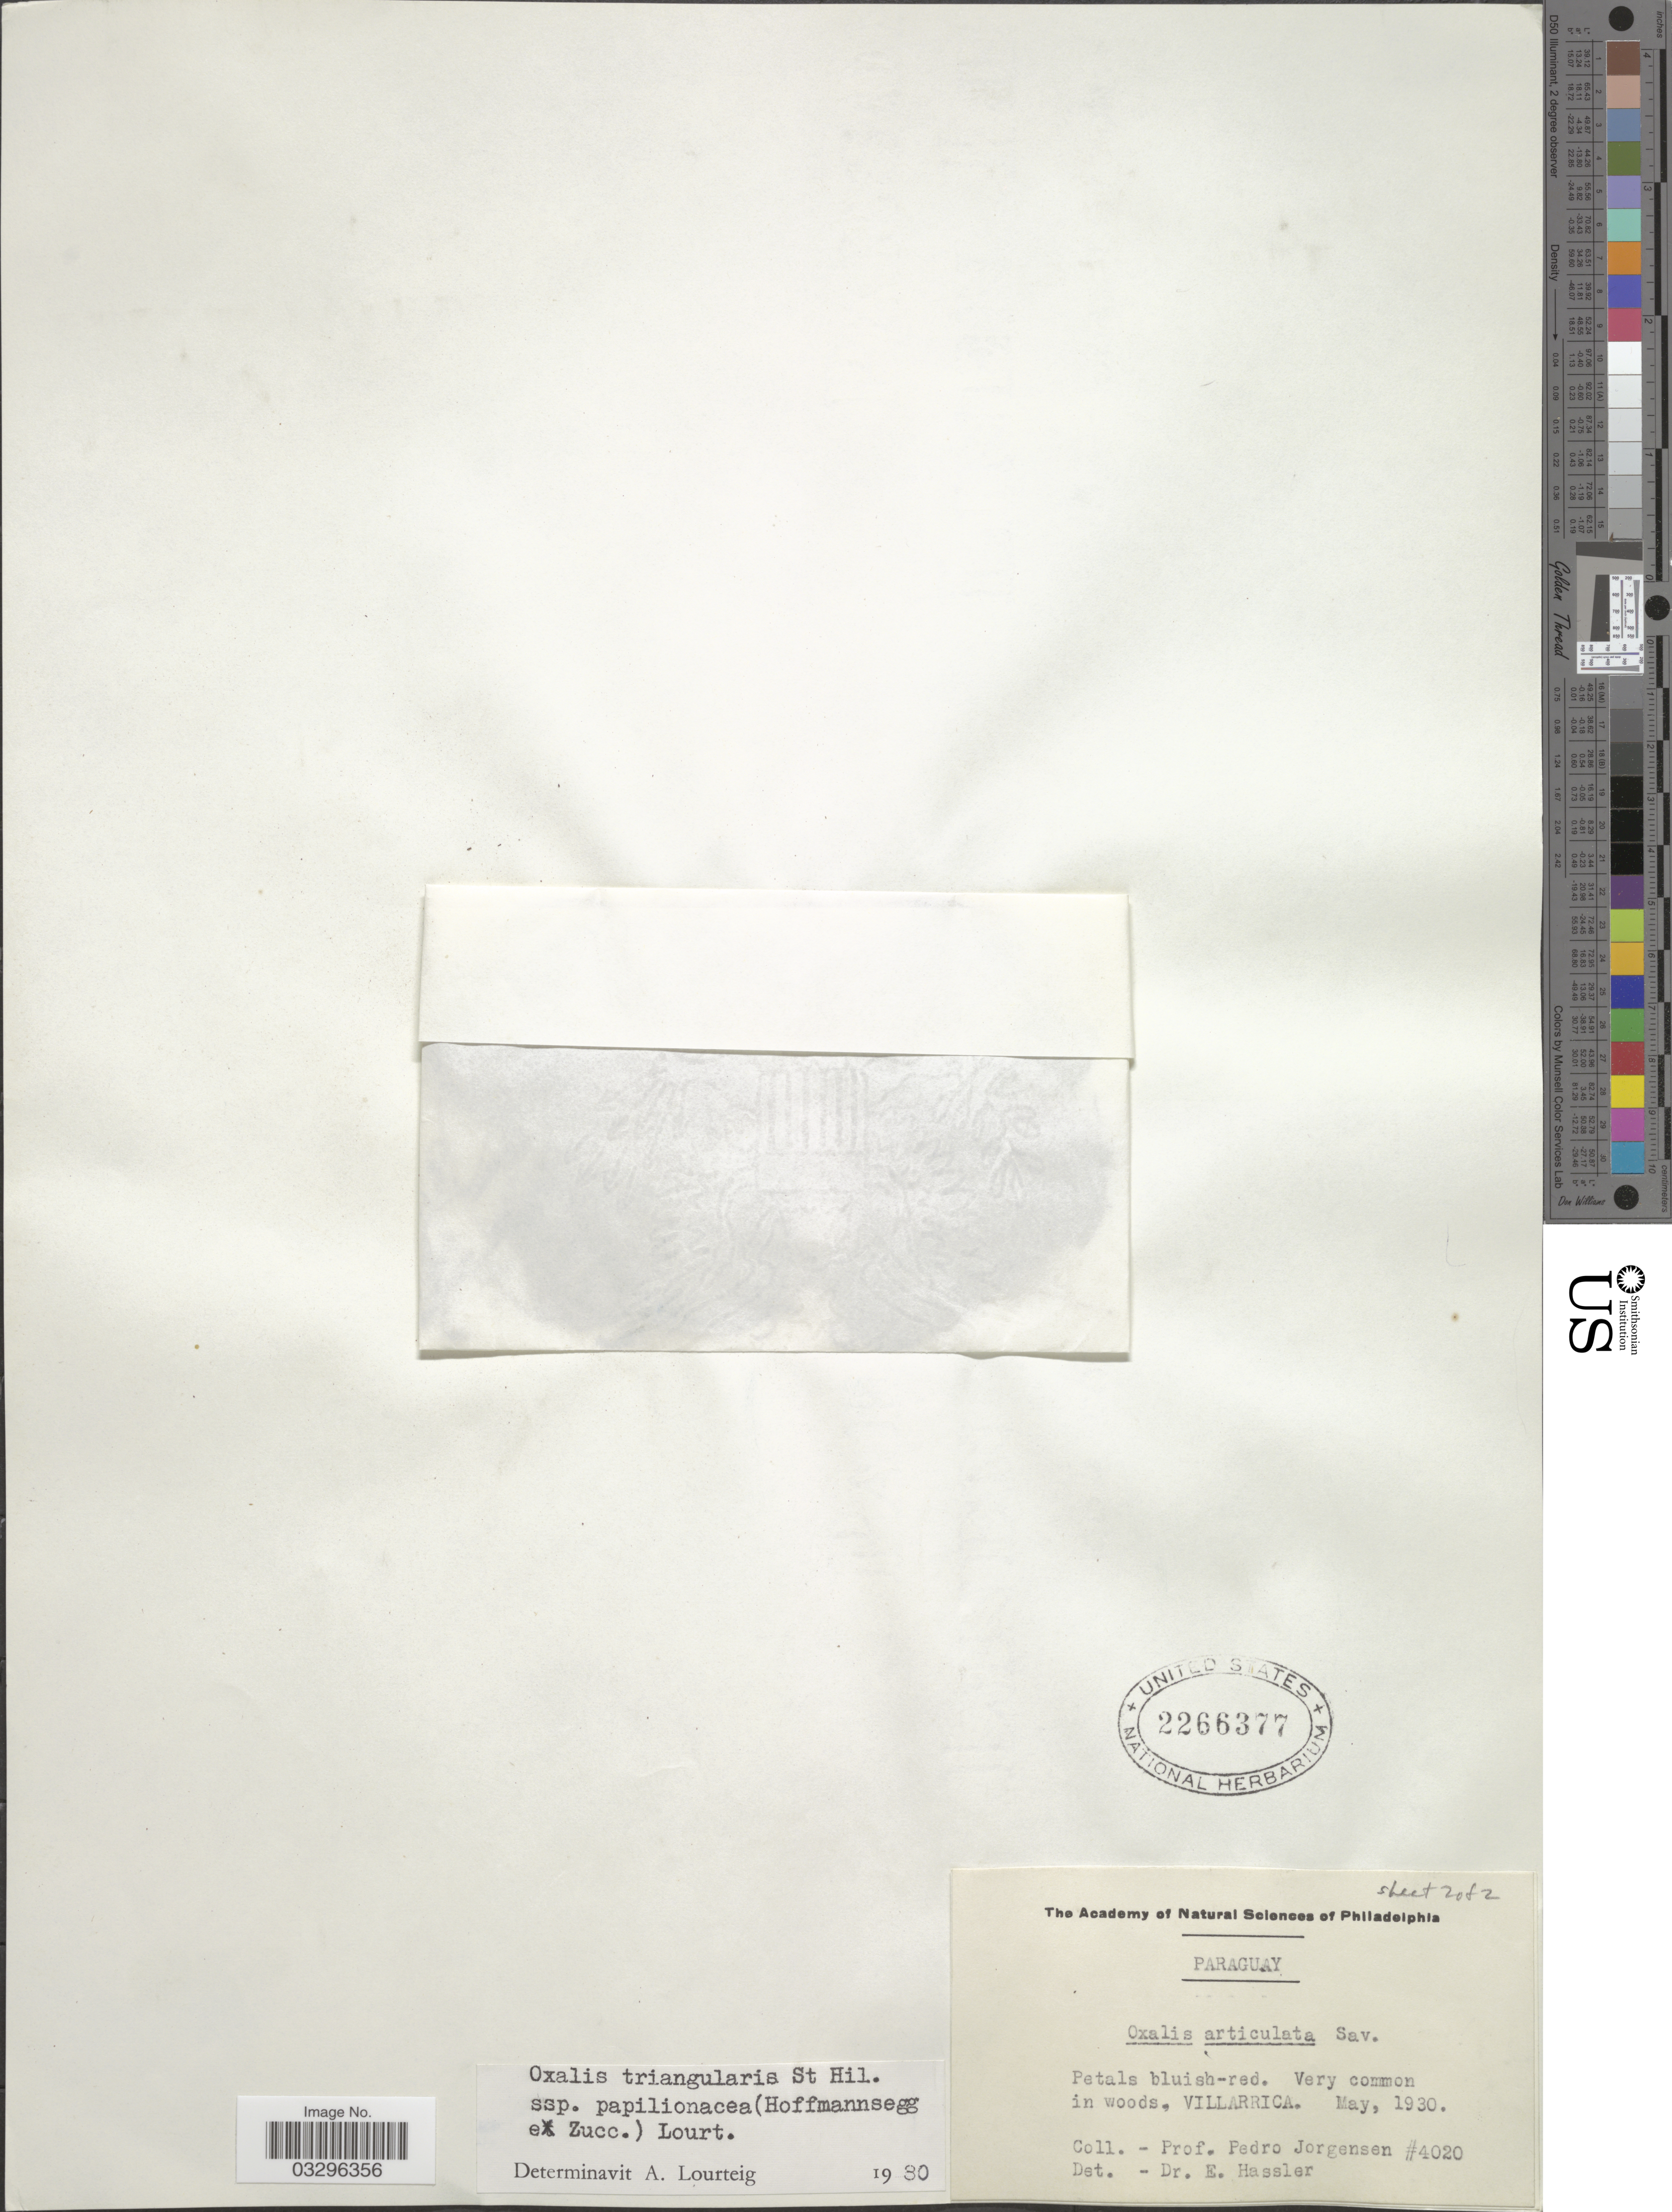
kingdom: Plantae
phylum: Tracheophyta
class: Magnoliopsida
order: Oxalidales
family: Oxalidaceae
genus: Oxalis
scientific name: Oxalis triangularis subsp. papilionacea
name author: (Hoffmanns. ex Zucc.) Lourteig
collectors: P. Jörgensen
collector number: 4020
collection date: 1930-05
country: Paraguay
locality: Very common in woods, Villarrica.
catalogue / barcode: US 2266377